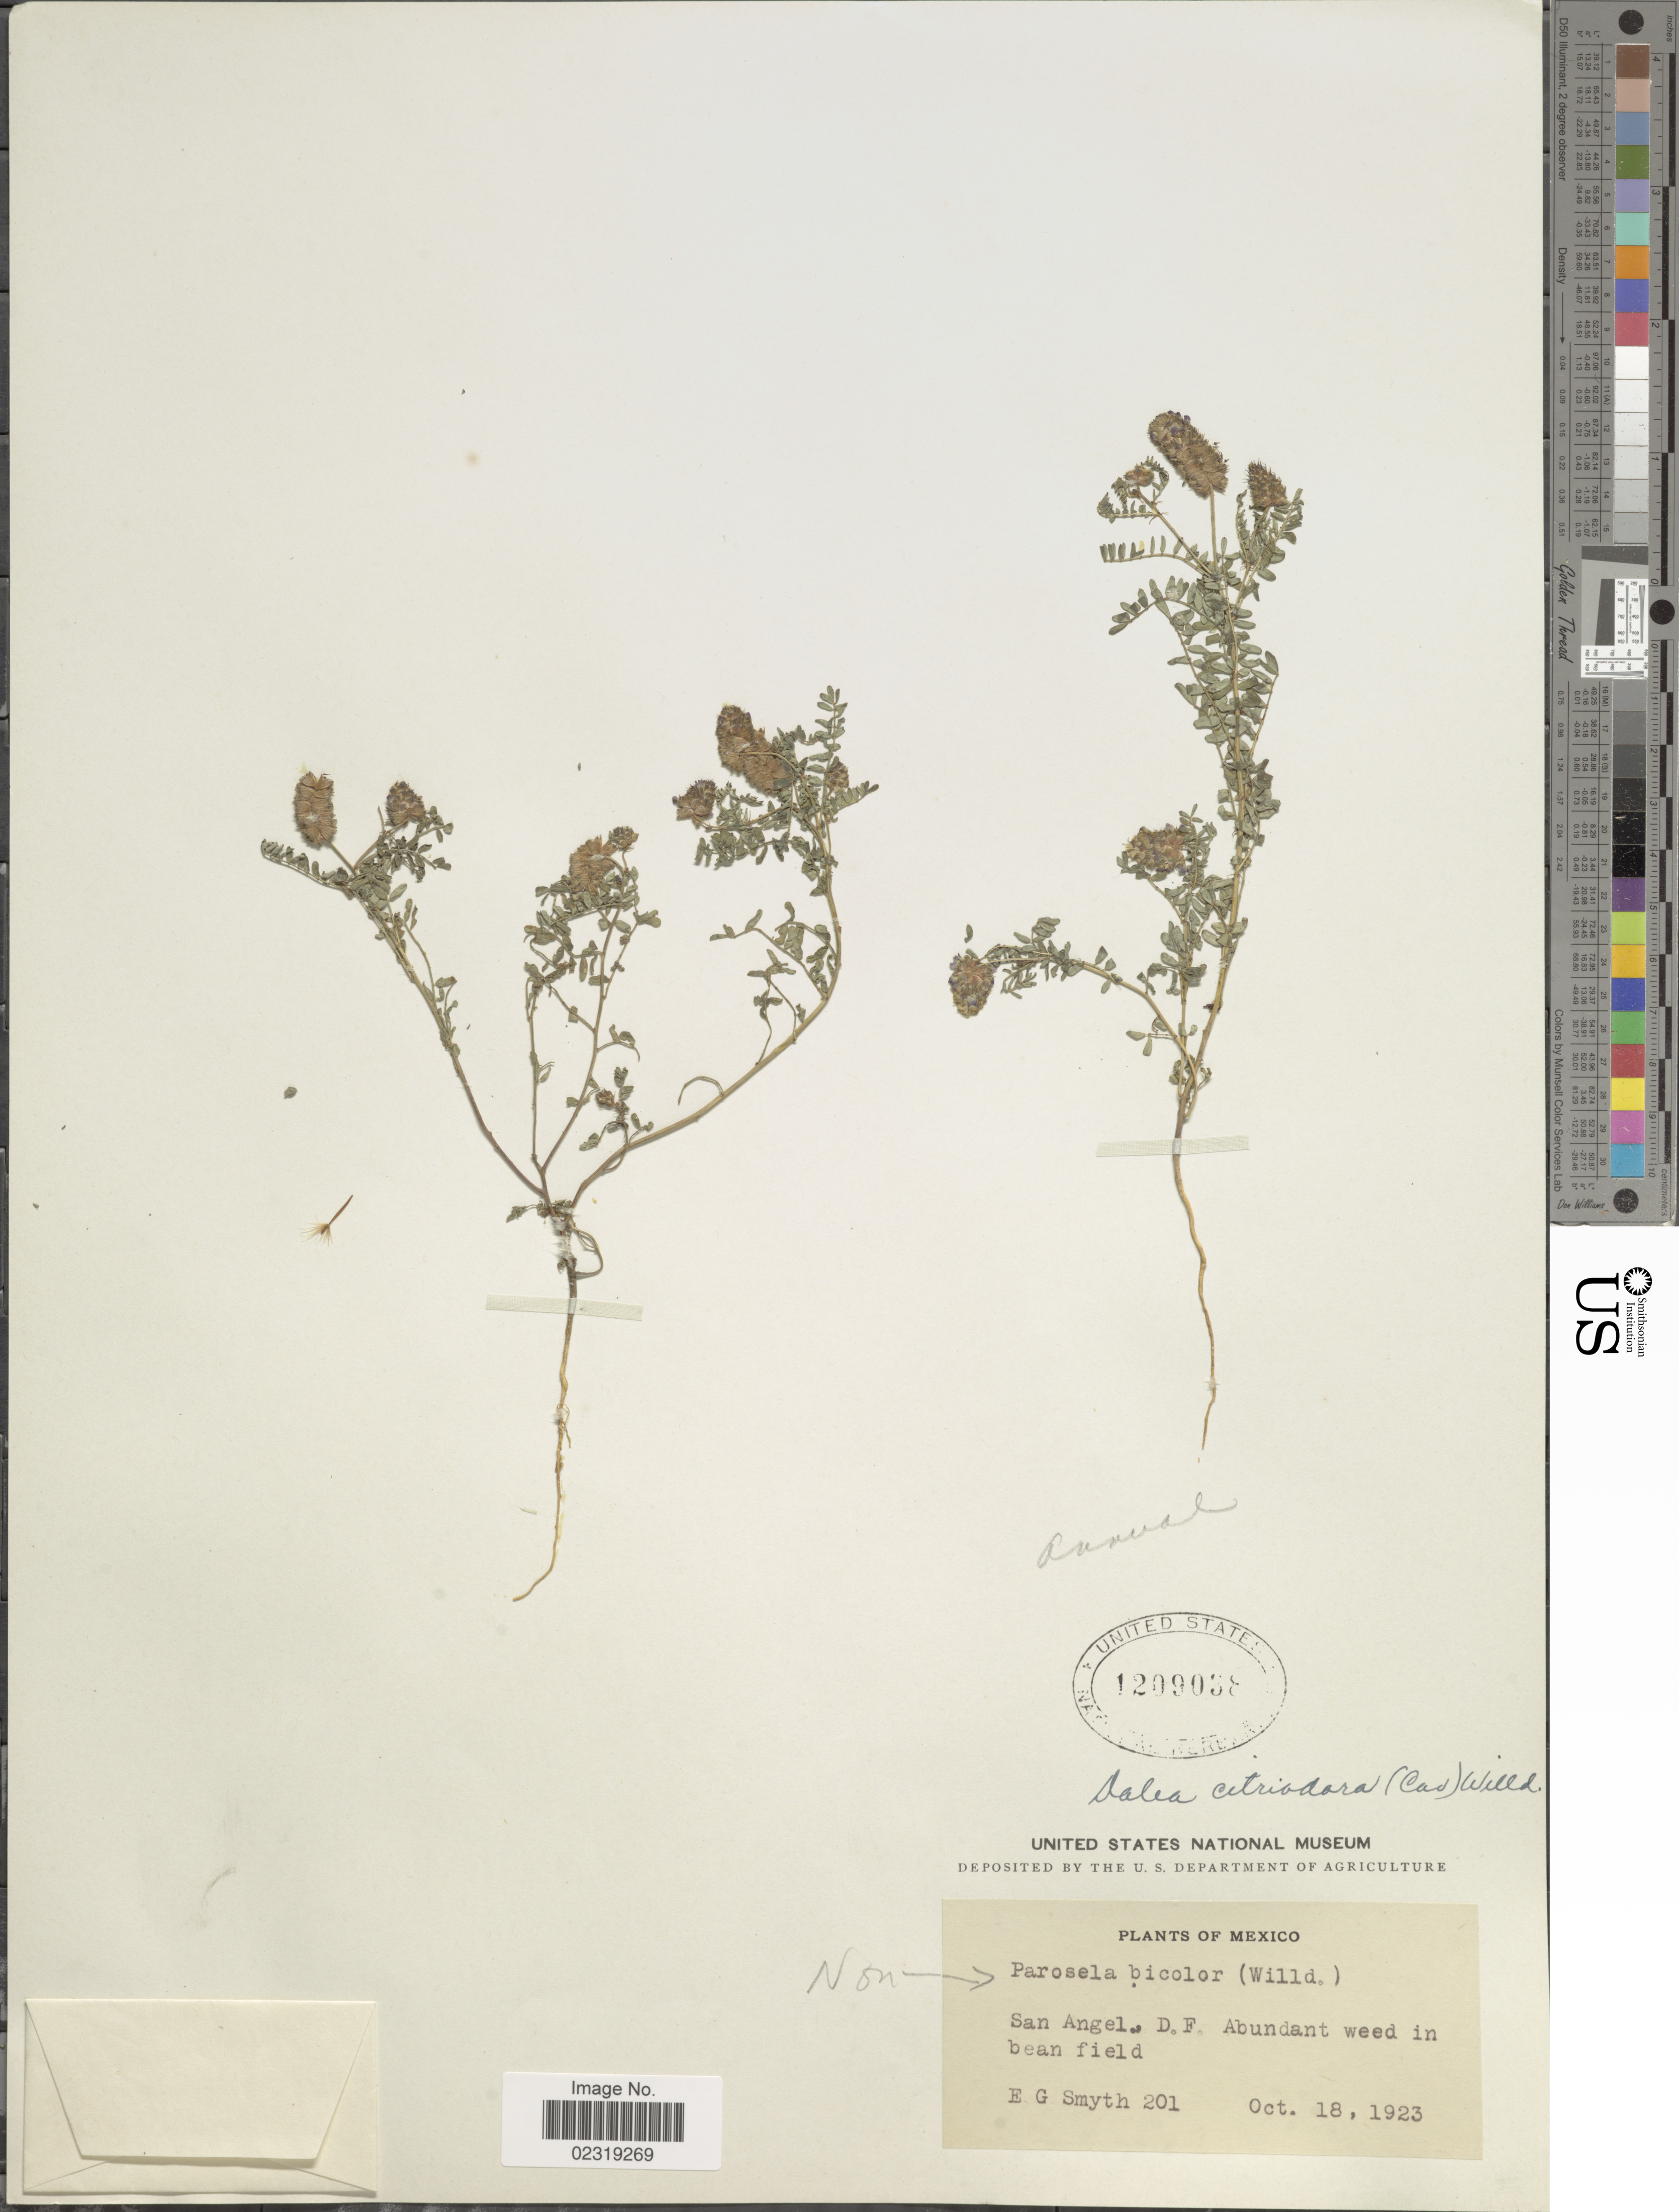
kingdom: Plantae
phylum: Tracheophyta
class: Magnoliopsida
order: Fabales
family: Fabaceae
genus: Dalea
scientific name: Dalea foliolosa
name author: (Aiton) Barneby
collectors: E. Smyth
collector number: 201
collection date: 1923-10-18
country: Mexico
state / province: Distrito Federal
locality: San Angel, D.F.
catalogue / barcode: US 1209038